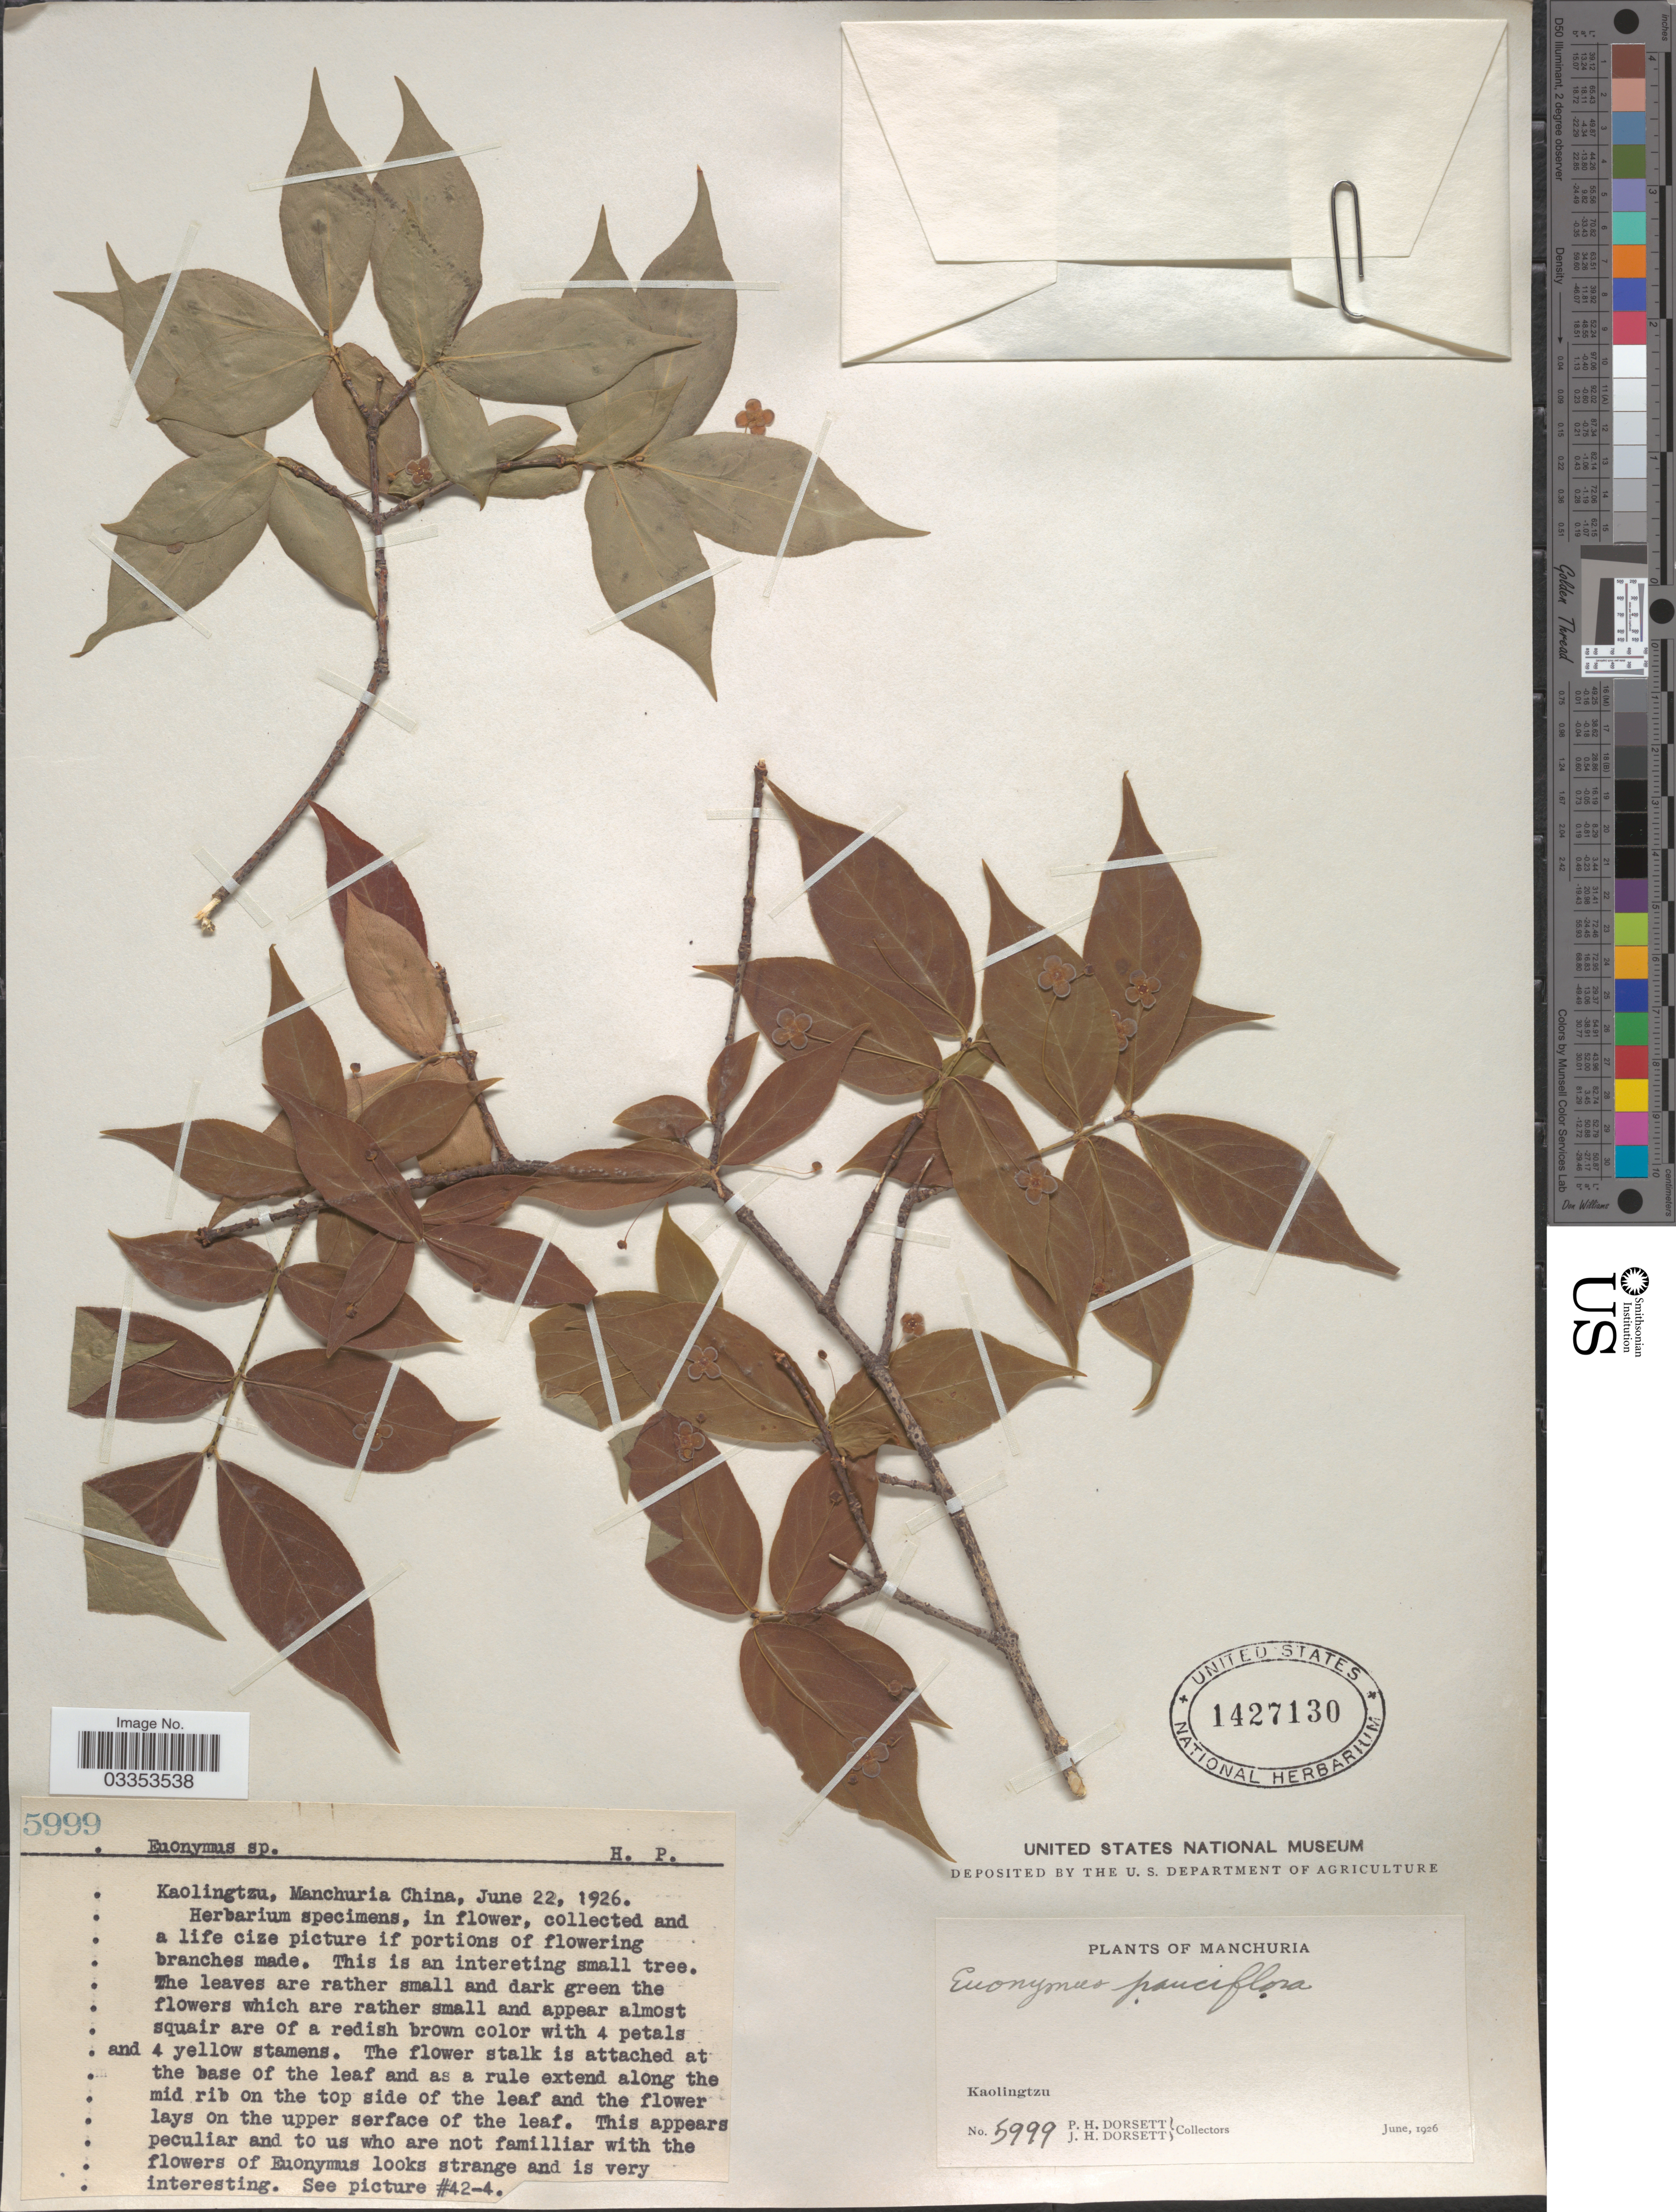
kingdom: Plantae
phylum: Tracheophyta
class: Magnoliopsida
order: Celastrales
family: Celastraceae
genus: Euonymus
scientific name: Euonymus pauciflorus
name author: Maxim.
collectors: P. H. Dorsett & J. Dorsett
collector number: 5999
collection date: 1926-06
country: China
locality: Kaolingtzu, Manchuria.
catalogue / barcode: US 1427130